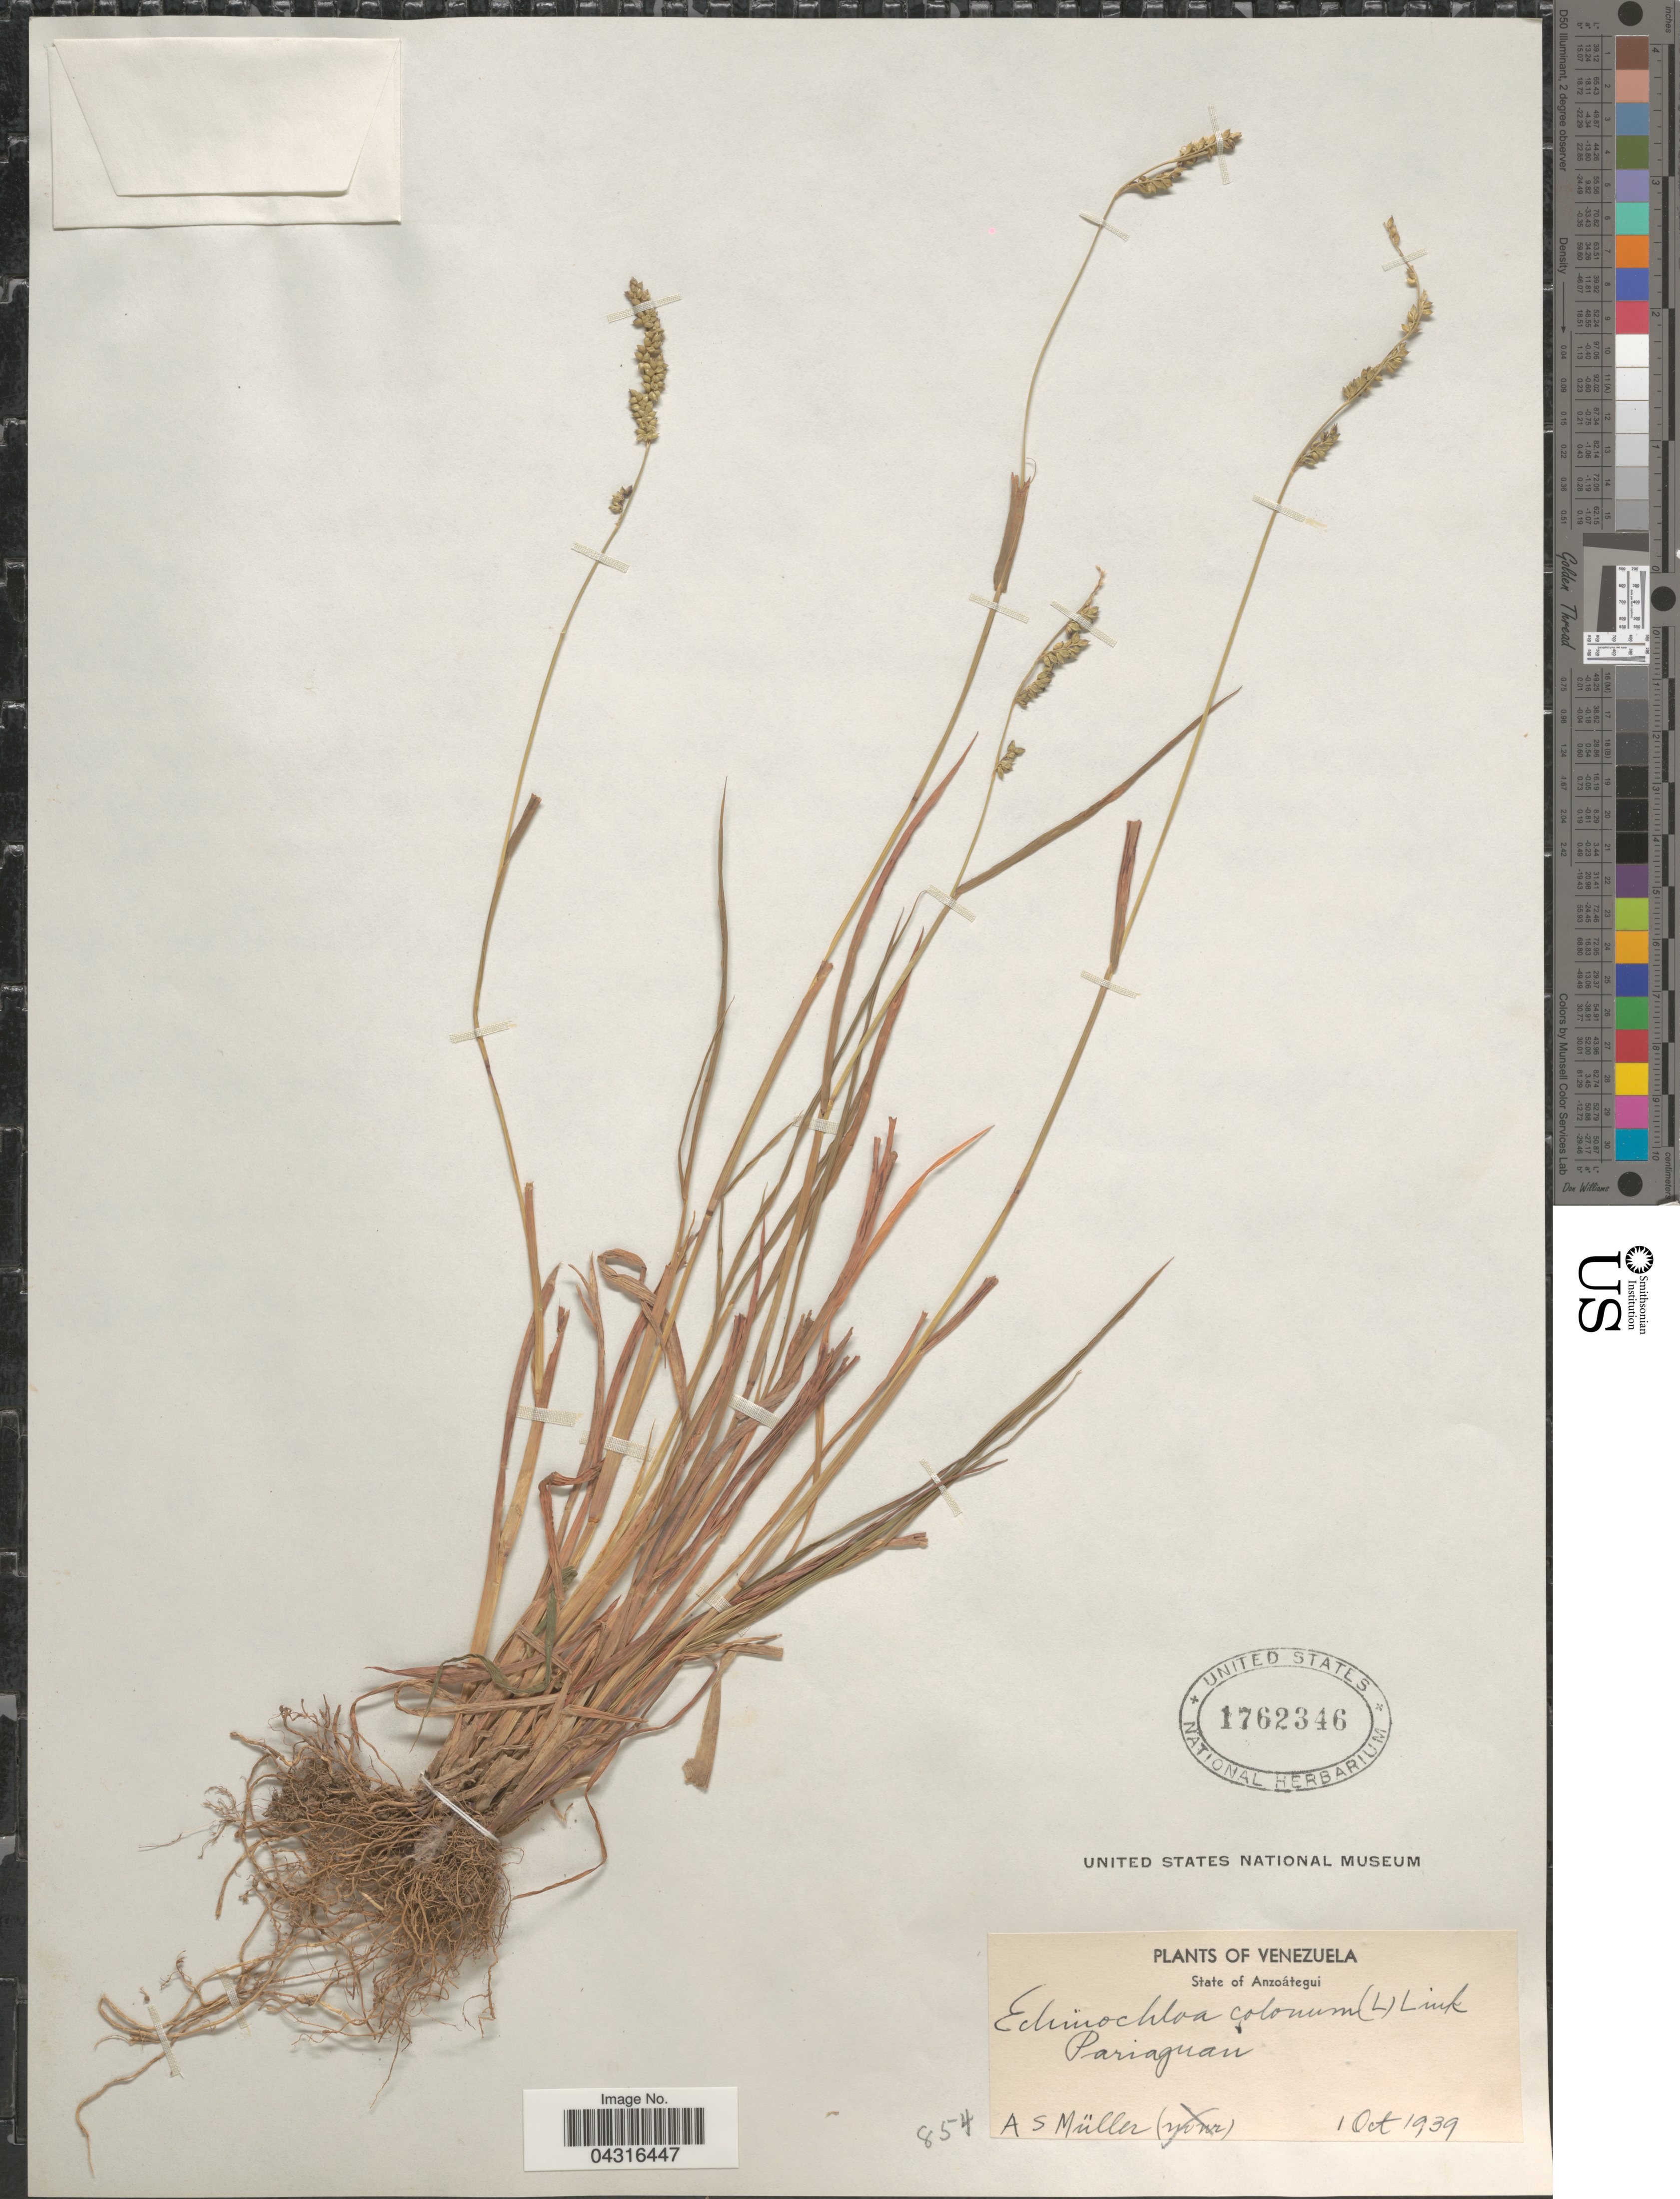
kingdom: Plantae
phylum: Tracheophyta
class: Liliopsida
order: Poales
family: Poaceae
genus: Echinochloa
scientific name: Echinochloa colona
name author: (L.) Link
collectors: A. Muller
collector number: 854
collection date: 1939-10-01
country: Venezuela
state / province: Anzoategui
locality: Pariaguan.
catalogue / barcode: US 1762346